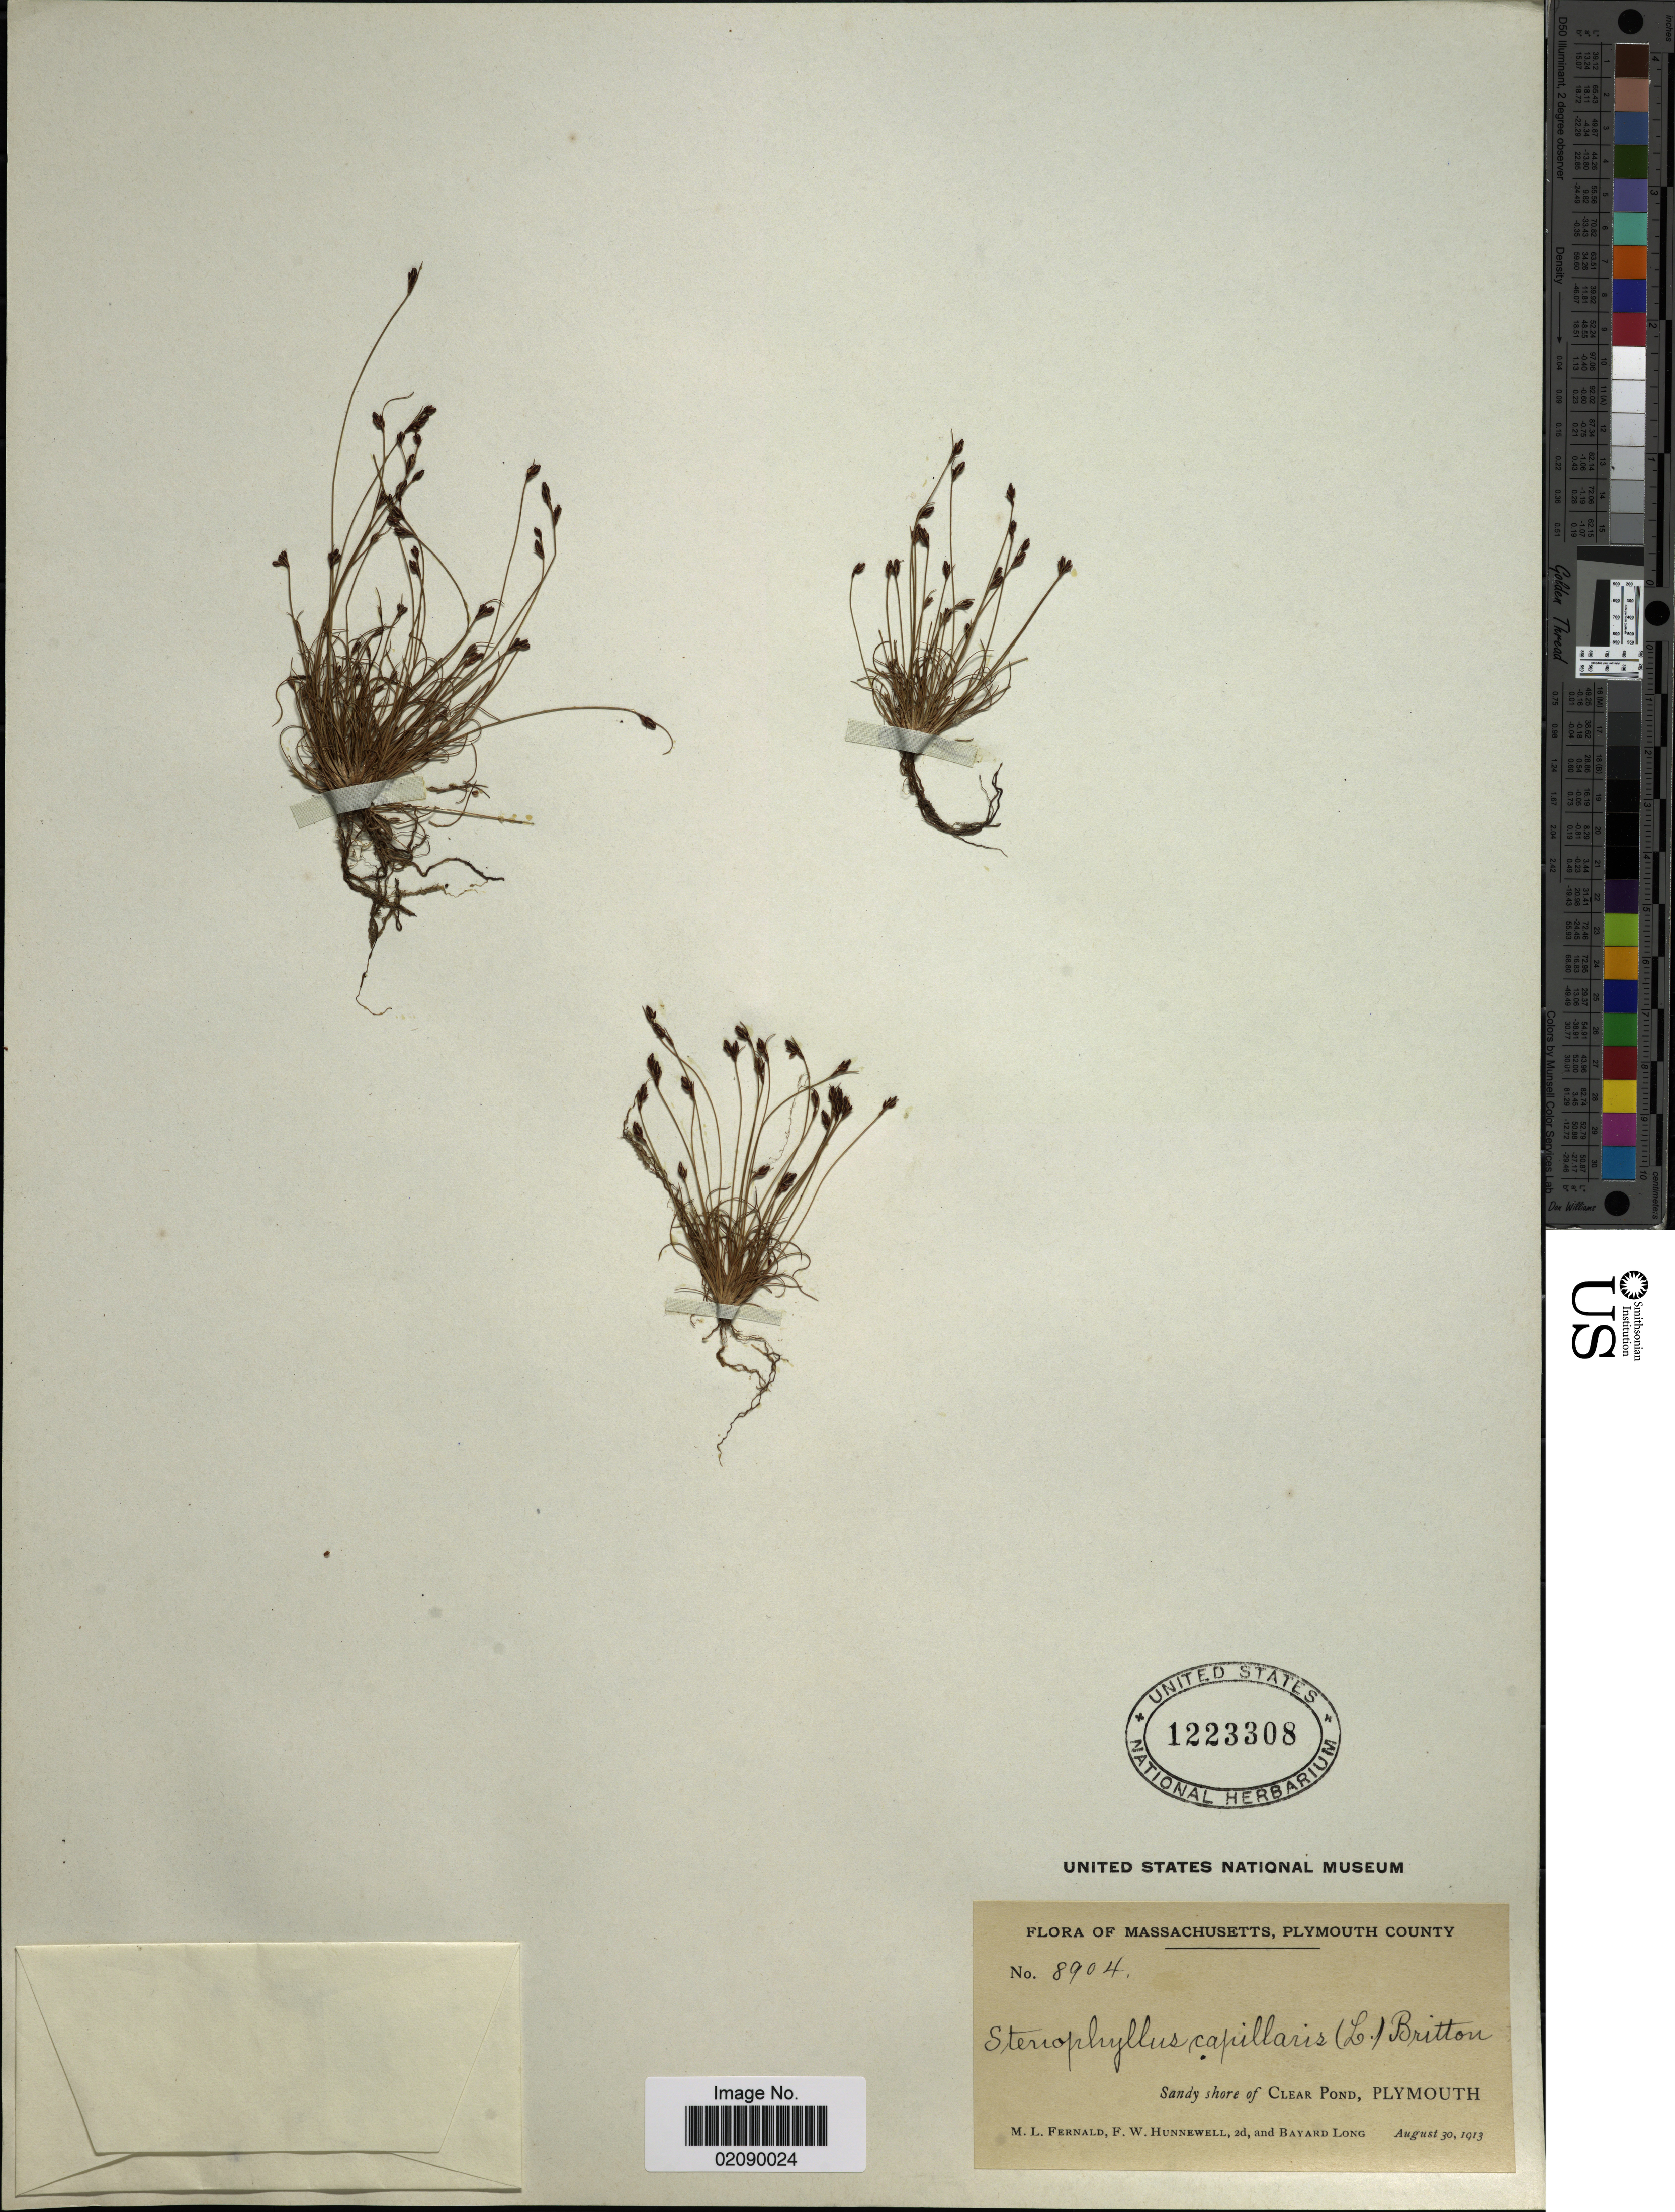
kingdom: Plantae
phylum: Tracheophyta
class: Liliopsida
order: Poales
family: Cyperaceae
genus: Bulbostylis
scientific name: Bulbostylis capillaris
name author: (L.) Kunth ex C.B. Clarke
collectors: M. L. Fernald, F. Hunnewell & B. Long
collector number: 8904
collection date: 1913-08-30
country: United States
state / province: Massachusetts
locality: Plymouth County, Sandy shore of Clear Pond, Plymouth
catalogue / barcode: US 1223308